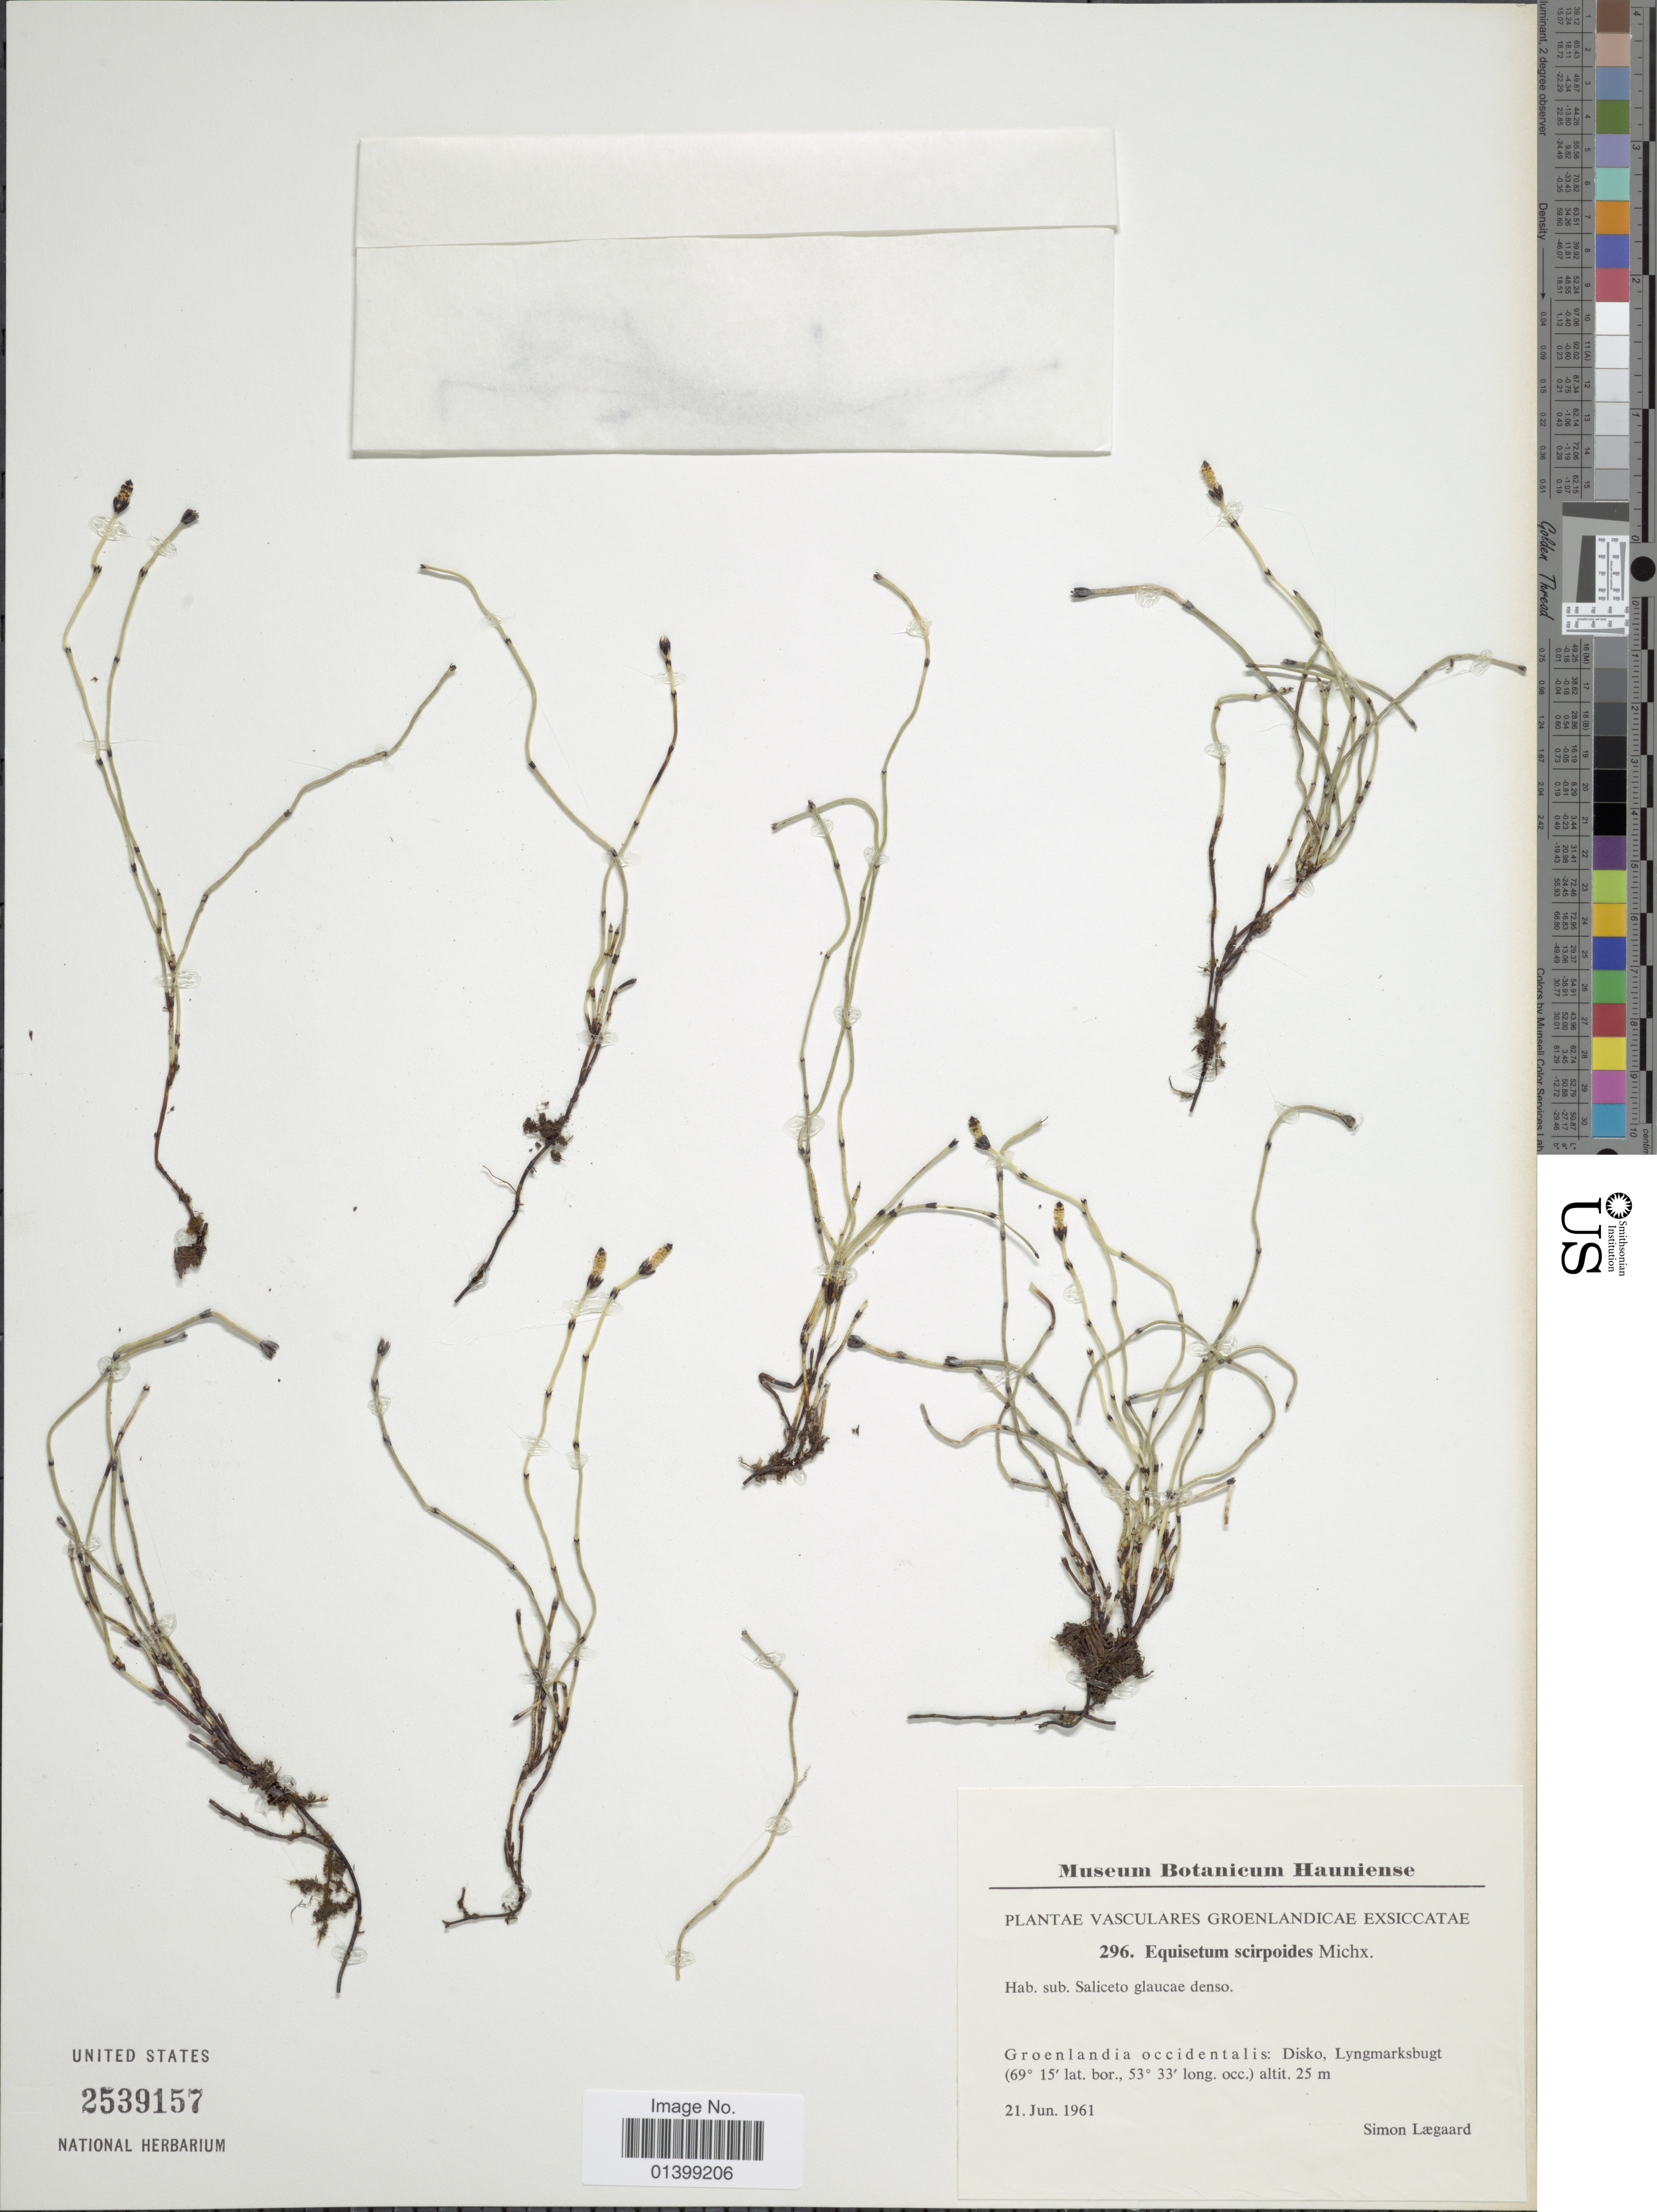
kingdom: Plantae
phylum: Tracheophyta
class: Polypodiopsida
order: Equisetales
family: Equisetaceae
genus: Equisetum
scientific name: Equisetum scirpoides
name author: Michx.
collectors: S. Lægaard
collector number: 296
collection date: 1961-06-21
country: Greenland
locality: Groenlandia occidentalis: Disko, Lyngmarksbugt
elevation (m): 25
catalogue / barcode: US 2539157